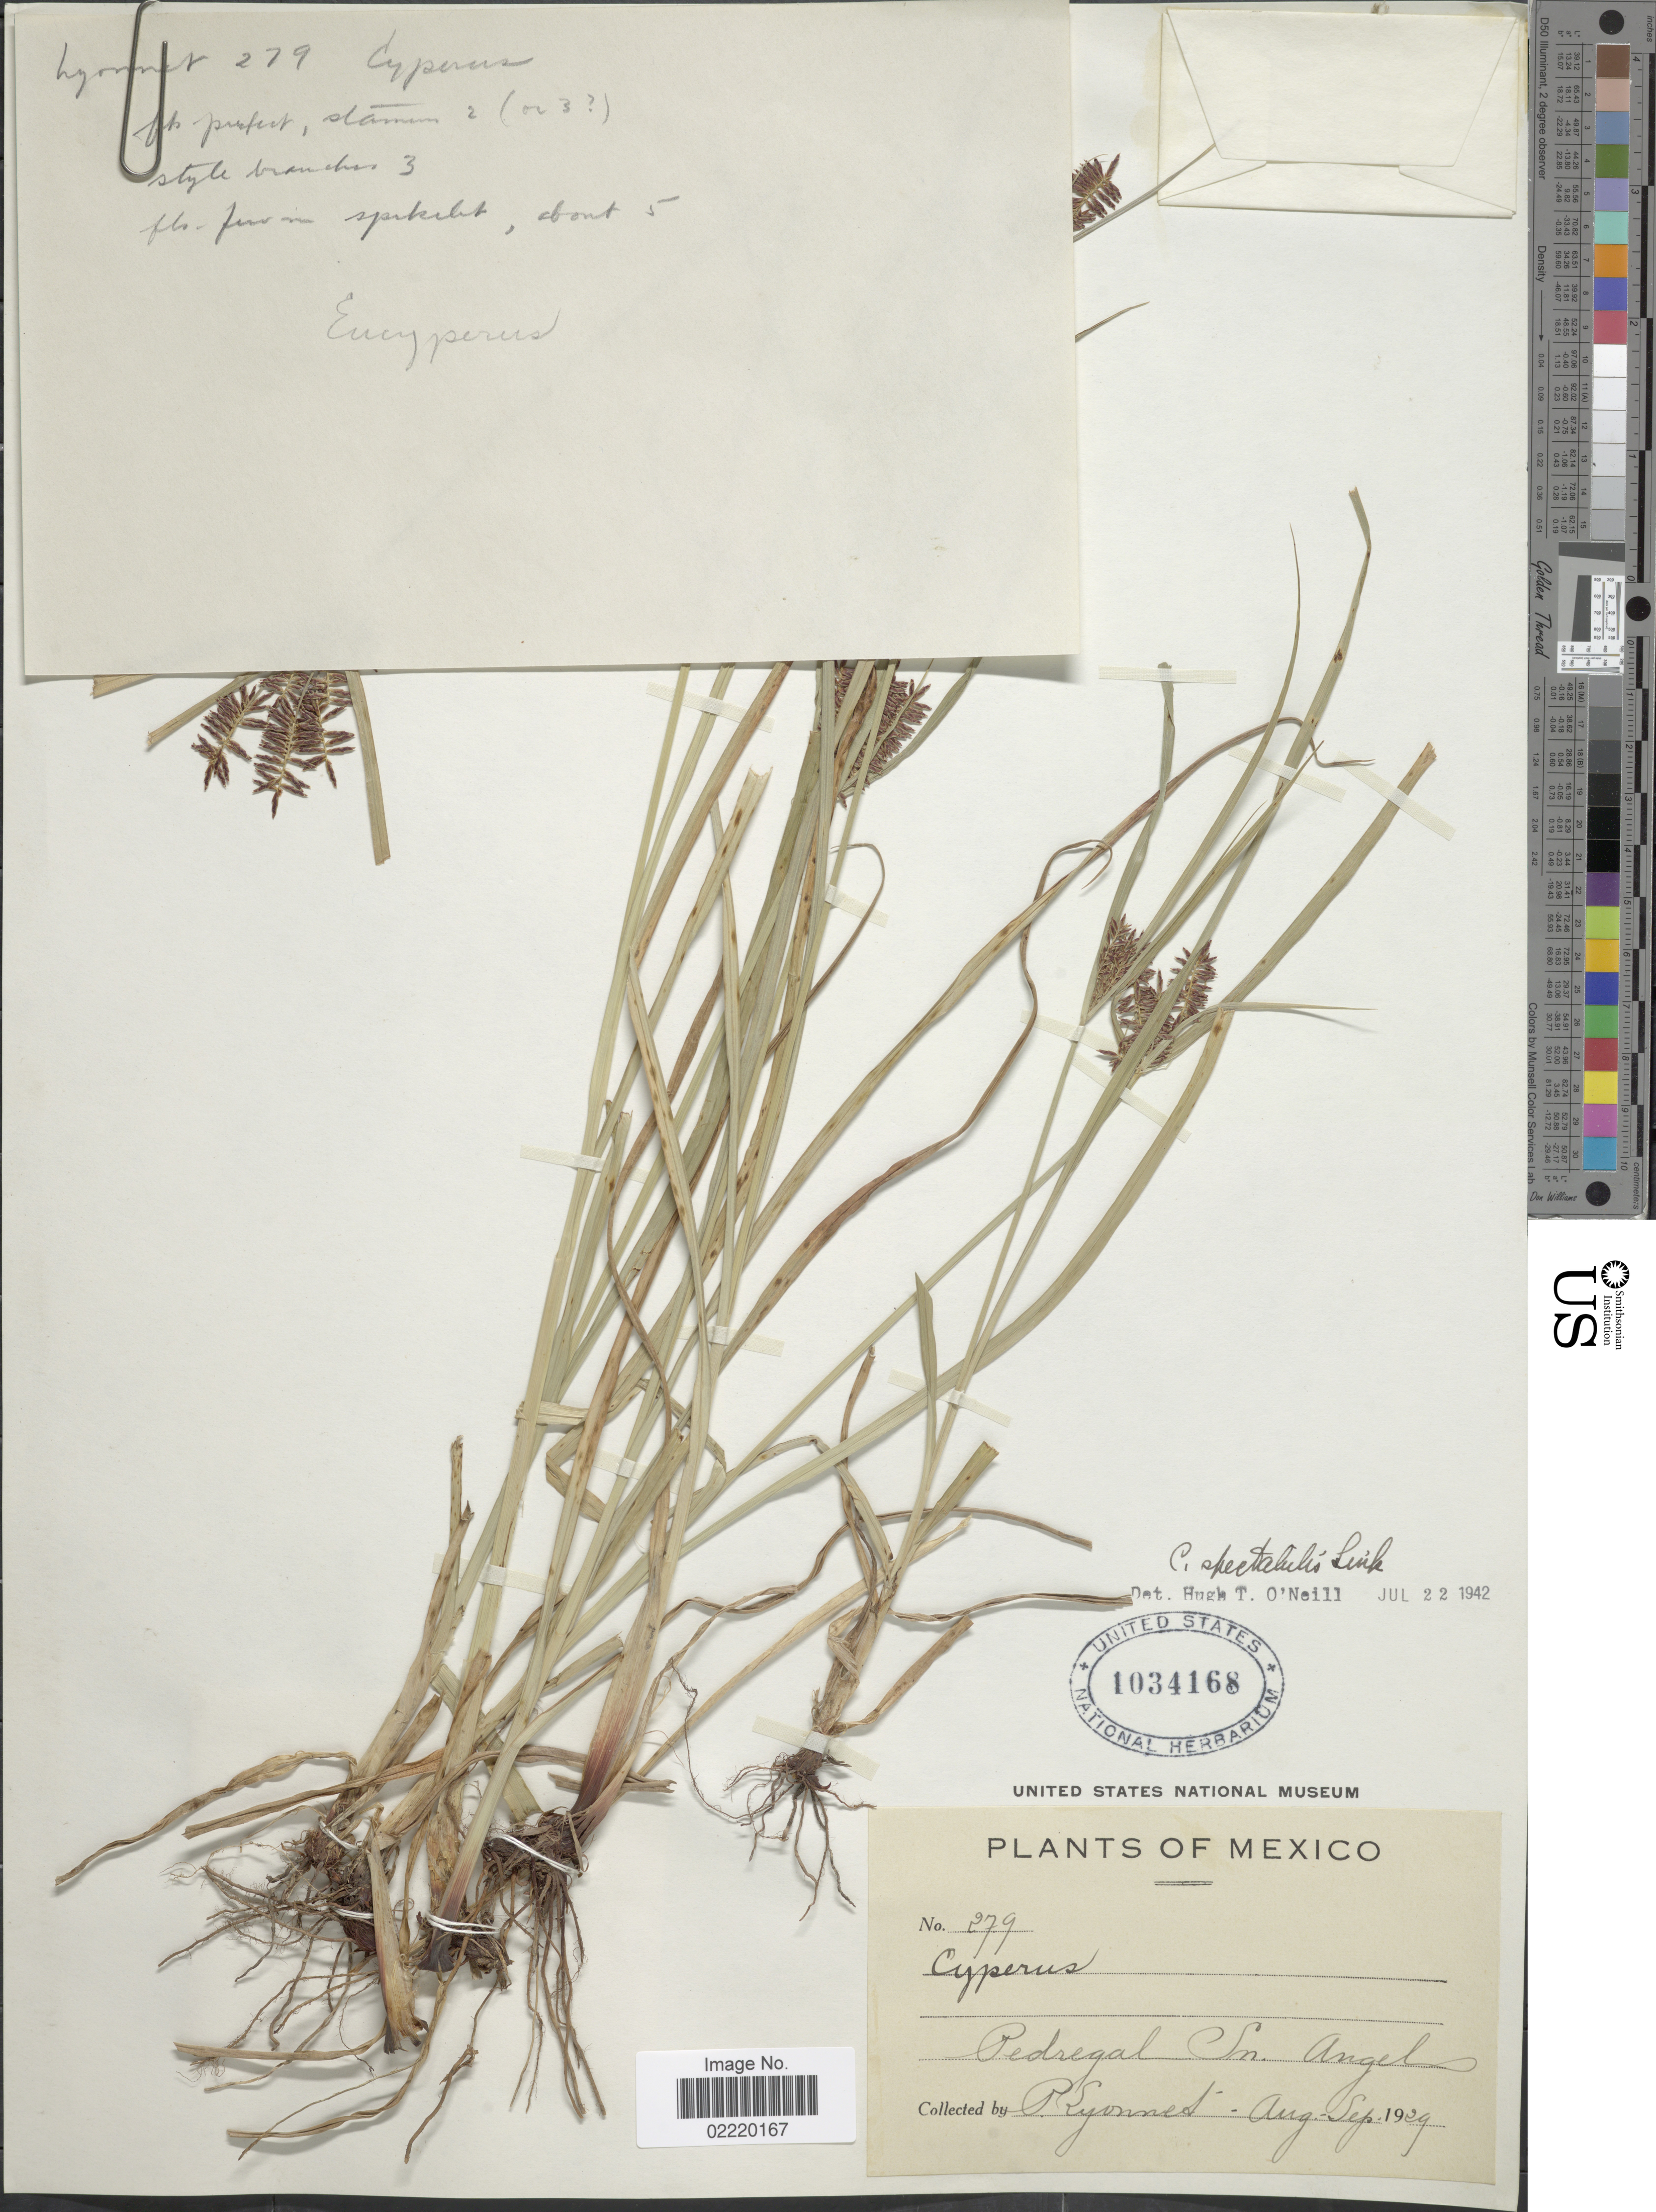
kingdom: Plantae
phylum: Tracheophyta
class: Liliopsida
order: Poales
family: Cyperaceae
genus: Cyperus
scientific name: Cyperus spectabilis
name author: Link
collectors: P. Lyonnet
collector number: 279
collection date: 1929-08/1929-09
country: Mexico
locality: Pedregal Sn. Angel.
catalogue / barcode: US 1034168